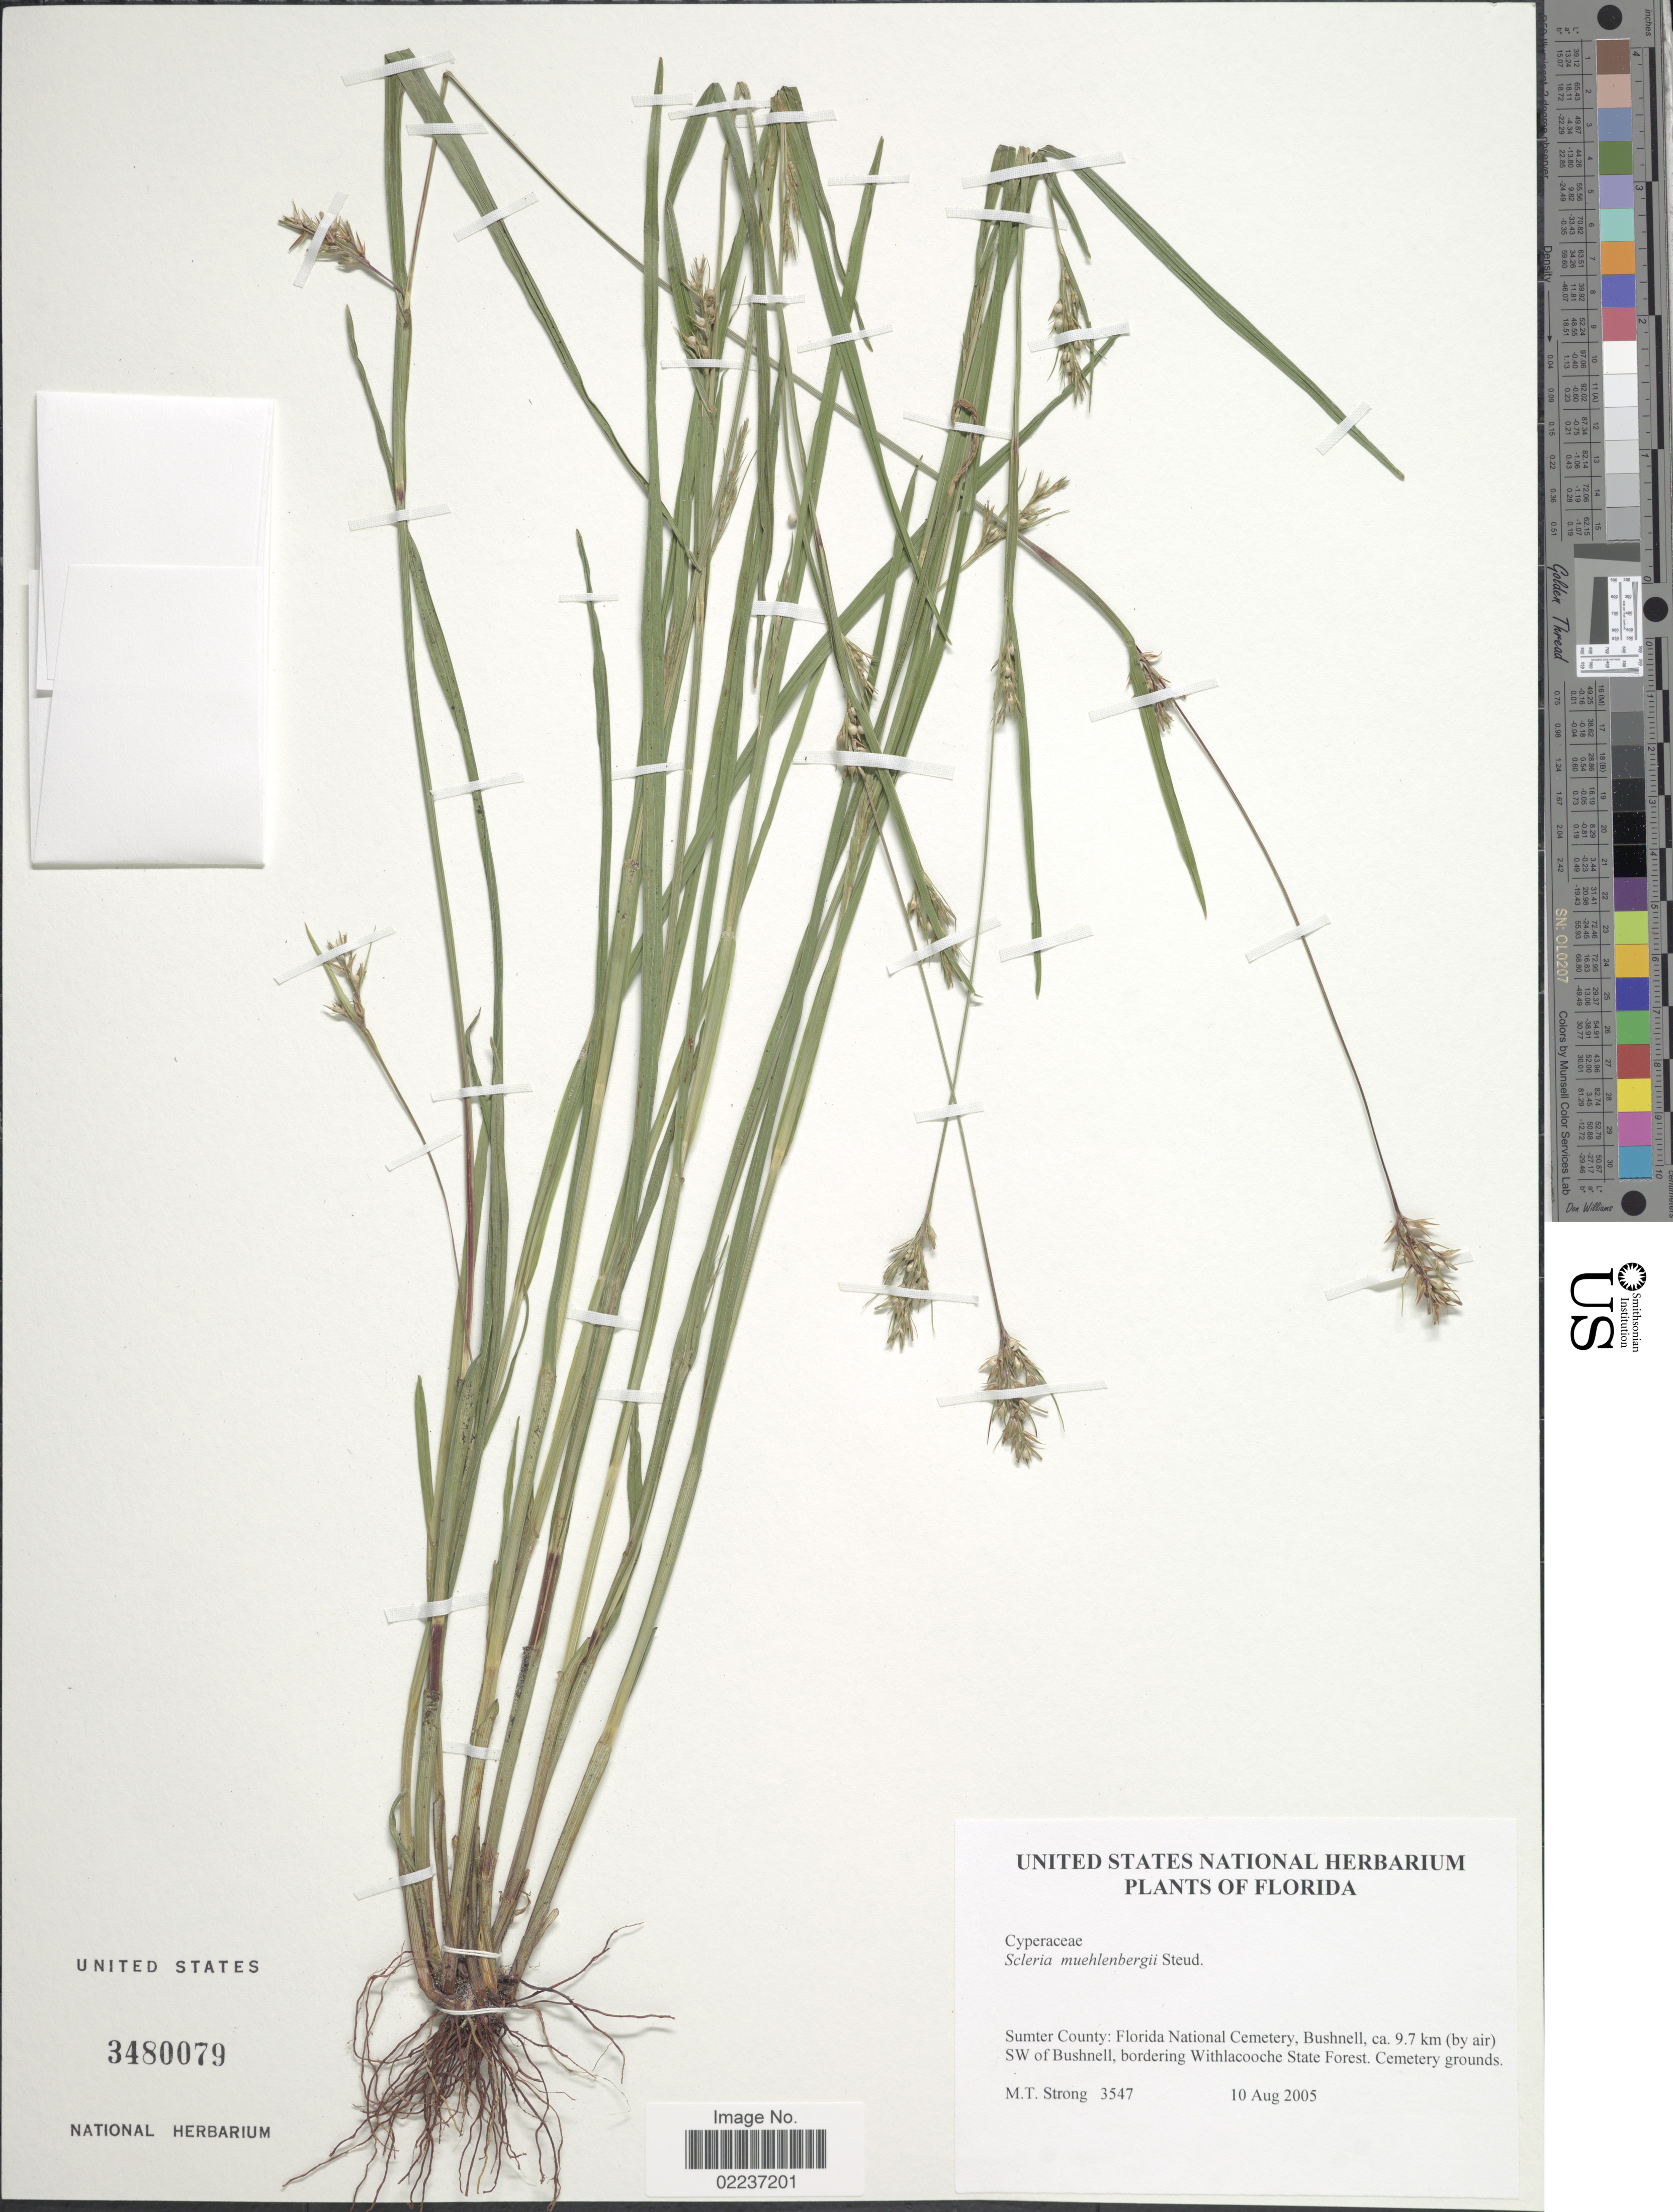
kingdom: Plantae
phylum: Tracheophyta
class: Liliopsida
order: Poales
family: Cyperaceae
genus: Scleria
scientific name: Scleria muehlenbergii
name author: Steud.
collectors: M. T. Strong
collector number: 3547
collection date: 2005-08-10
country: United States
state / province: Florida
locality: Sumter County: Florida National Cemetery, Bushnell, ca. 9.7 km (by air) SW of Bushnell, bordering Withlacooche State Forest. Cemetery grounds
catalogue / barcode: US 3480079